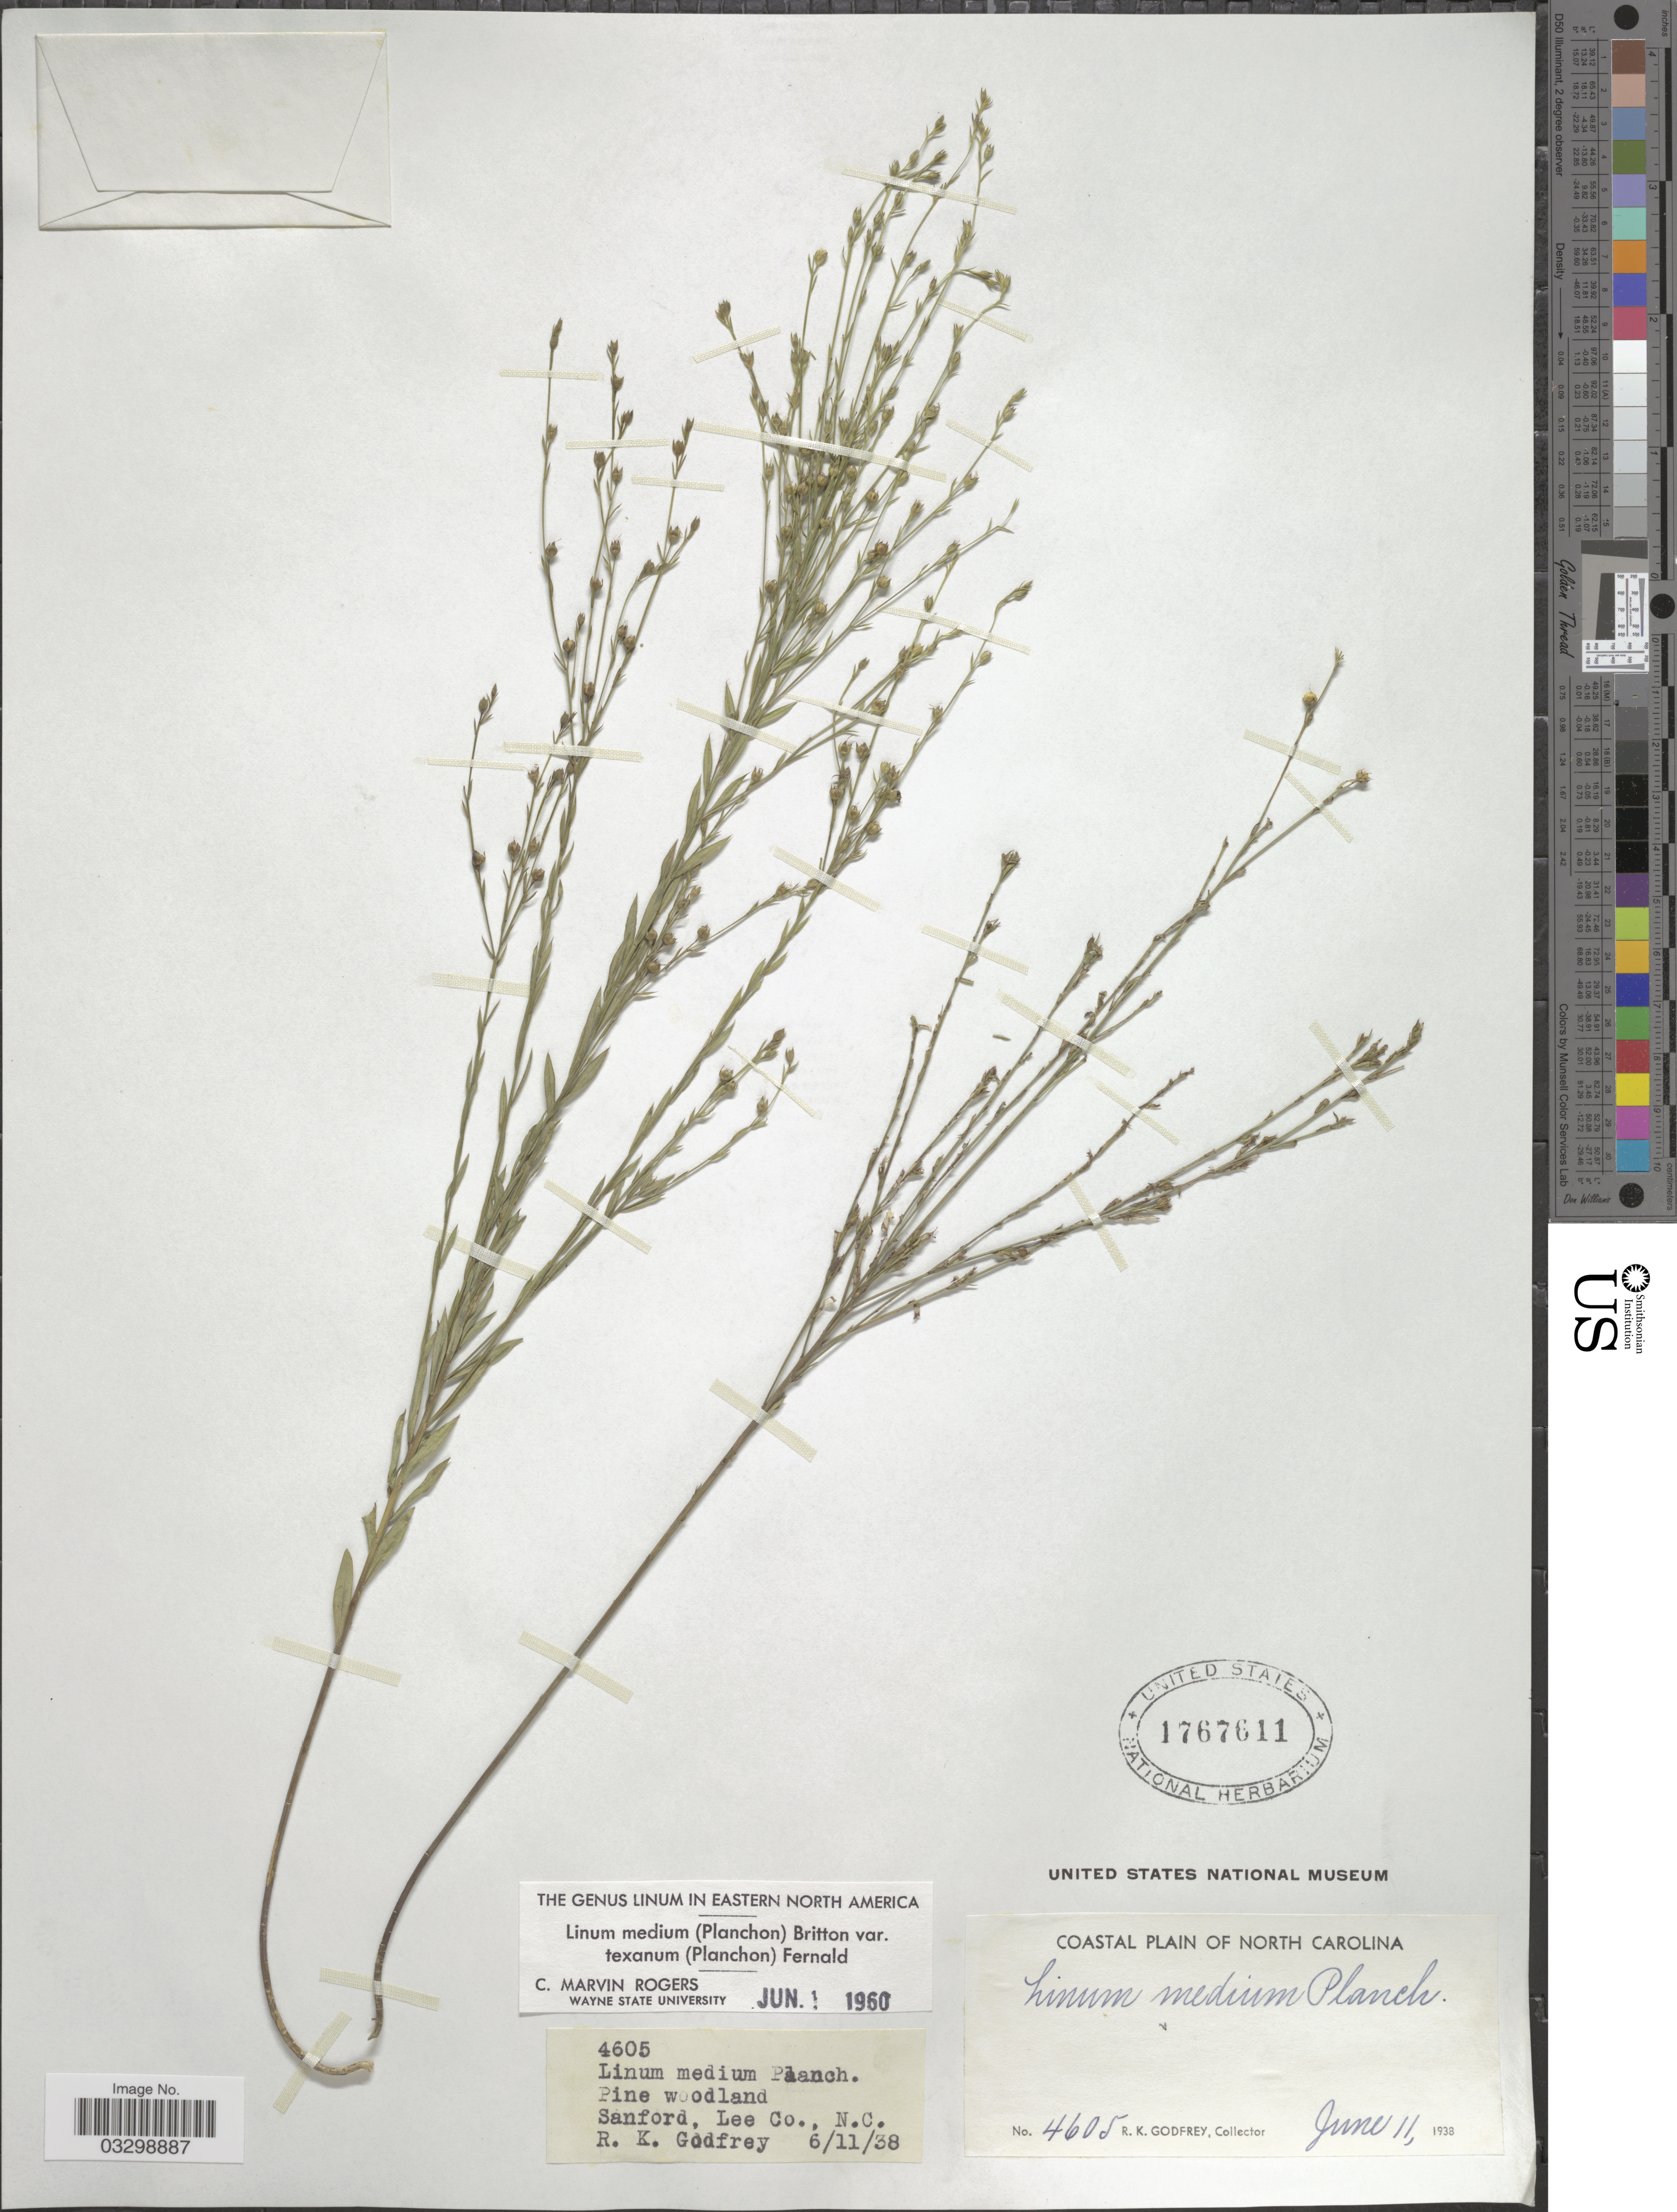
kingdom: Plantae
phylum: Tracheophyta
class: Magnoliopsida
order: Malpighiales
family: Linaceae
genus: Linum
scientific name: Linum medium var. texanum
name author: (Planch.) Fernald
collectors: R. K. Godfrey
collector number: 4605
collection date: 1938-06-11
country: United States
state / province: North Carolina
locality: Coastal Plain of North Carolina, Sanford, Lee Co.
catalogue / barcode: US 1767611